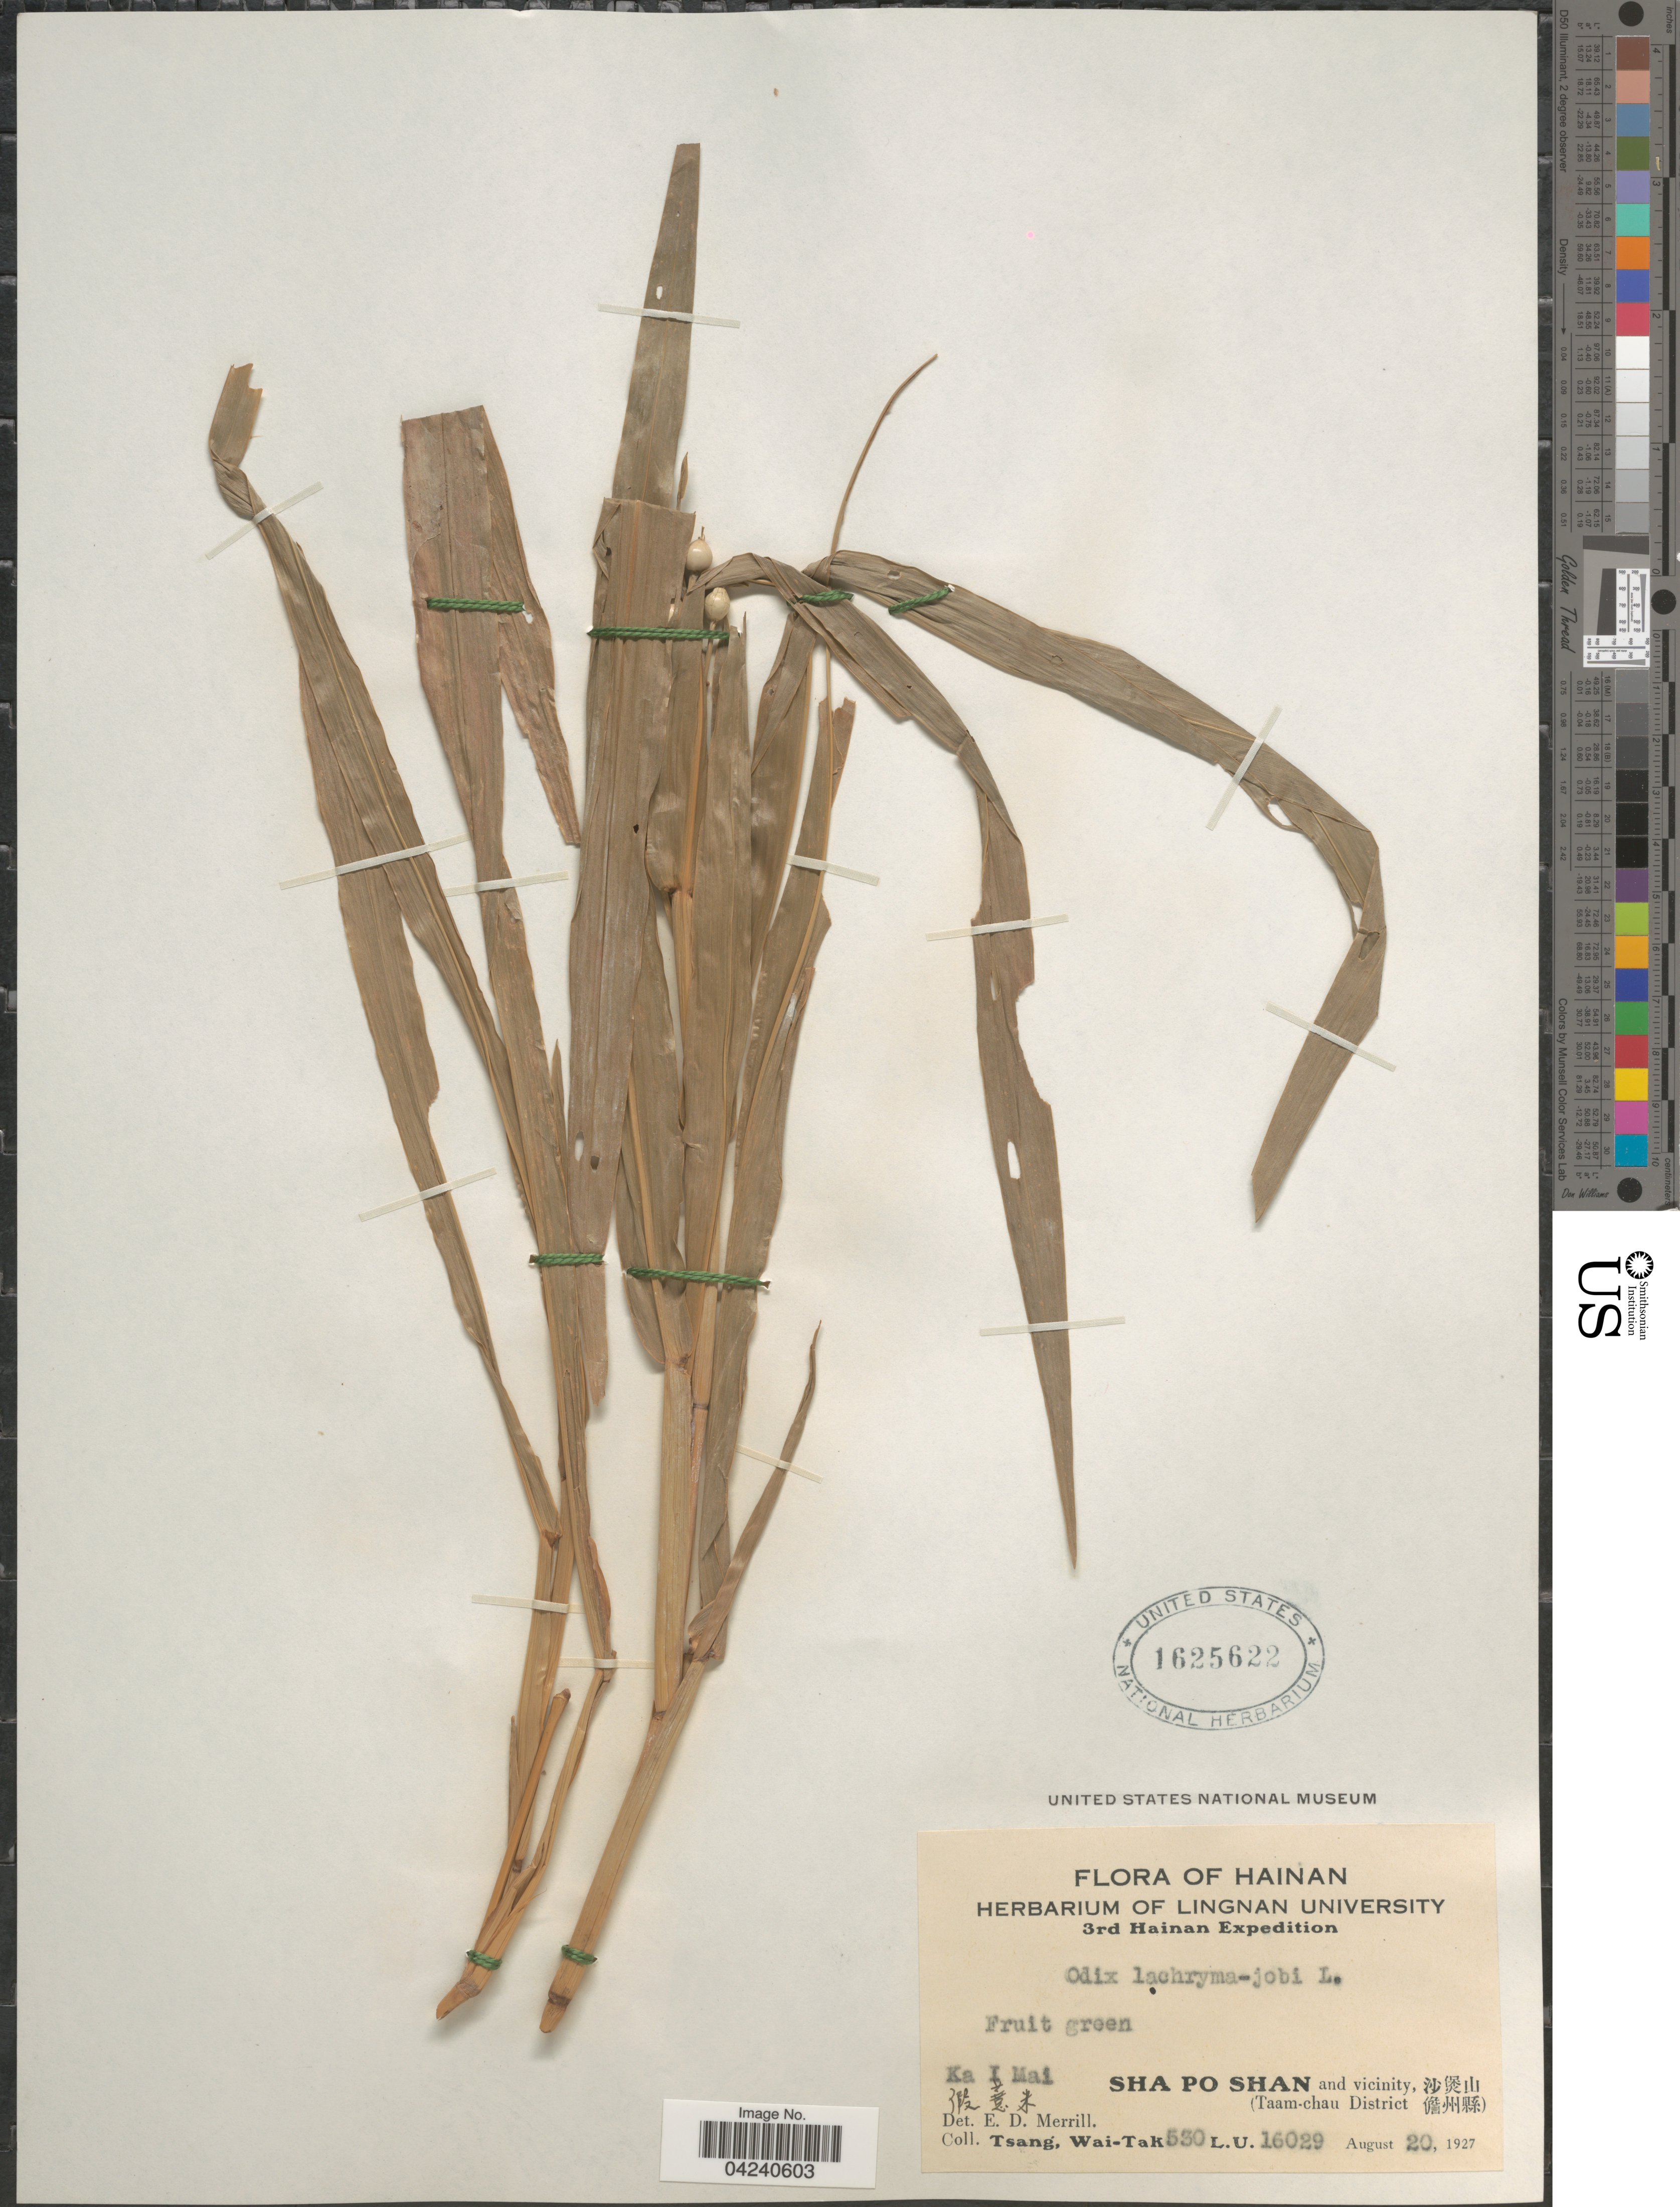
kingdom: Plantae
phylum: Tracheophyta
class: Liliopsida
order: Poales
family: Poaceae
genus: Coix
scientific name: Coix lacryma-jobi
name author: L.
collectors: W. T. Tsang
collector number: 530 L. U. 16029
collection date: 1927-08-20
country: China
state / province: Hainan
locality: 3rd Hainan E[Foreign script]pedition. Ka I Mai. Sha Po Shan and vicinity, [Foreign script] (Taam-chau District [Foreign script]).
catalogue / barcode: US 1625622